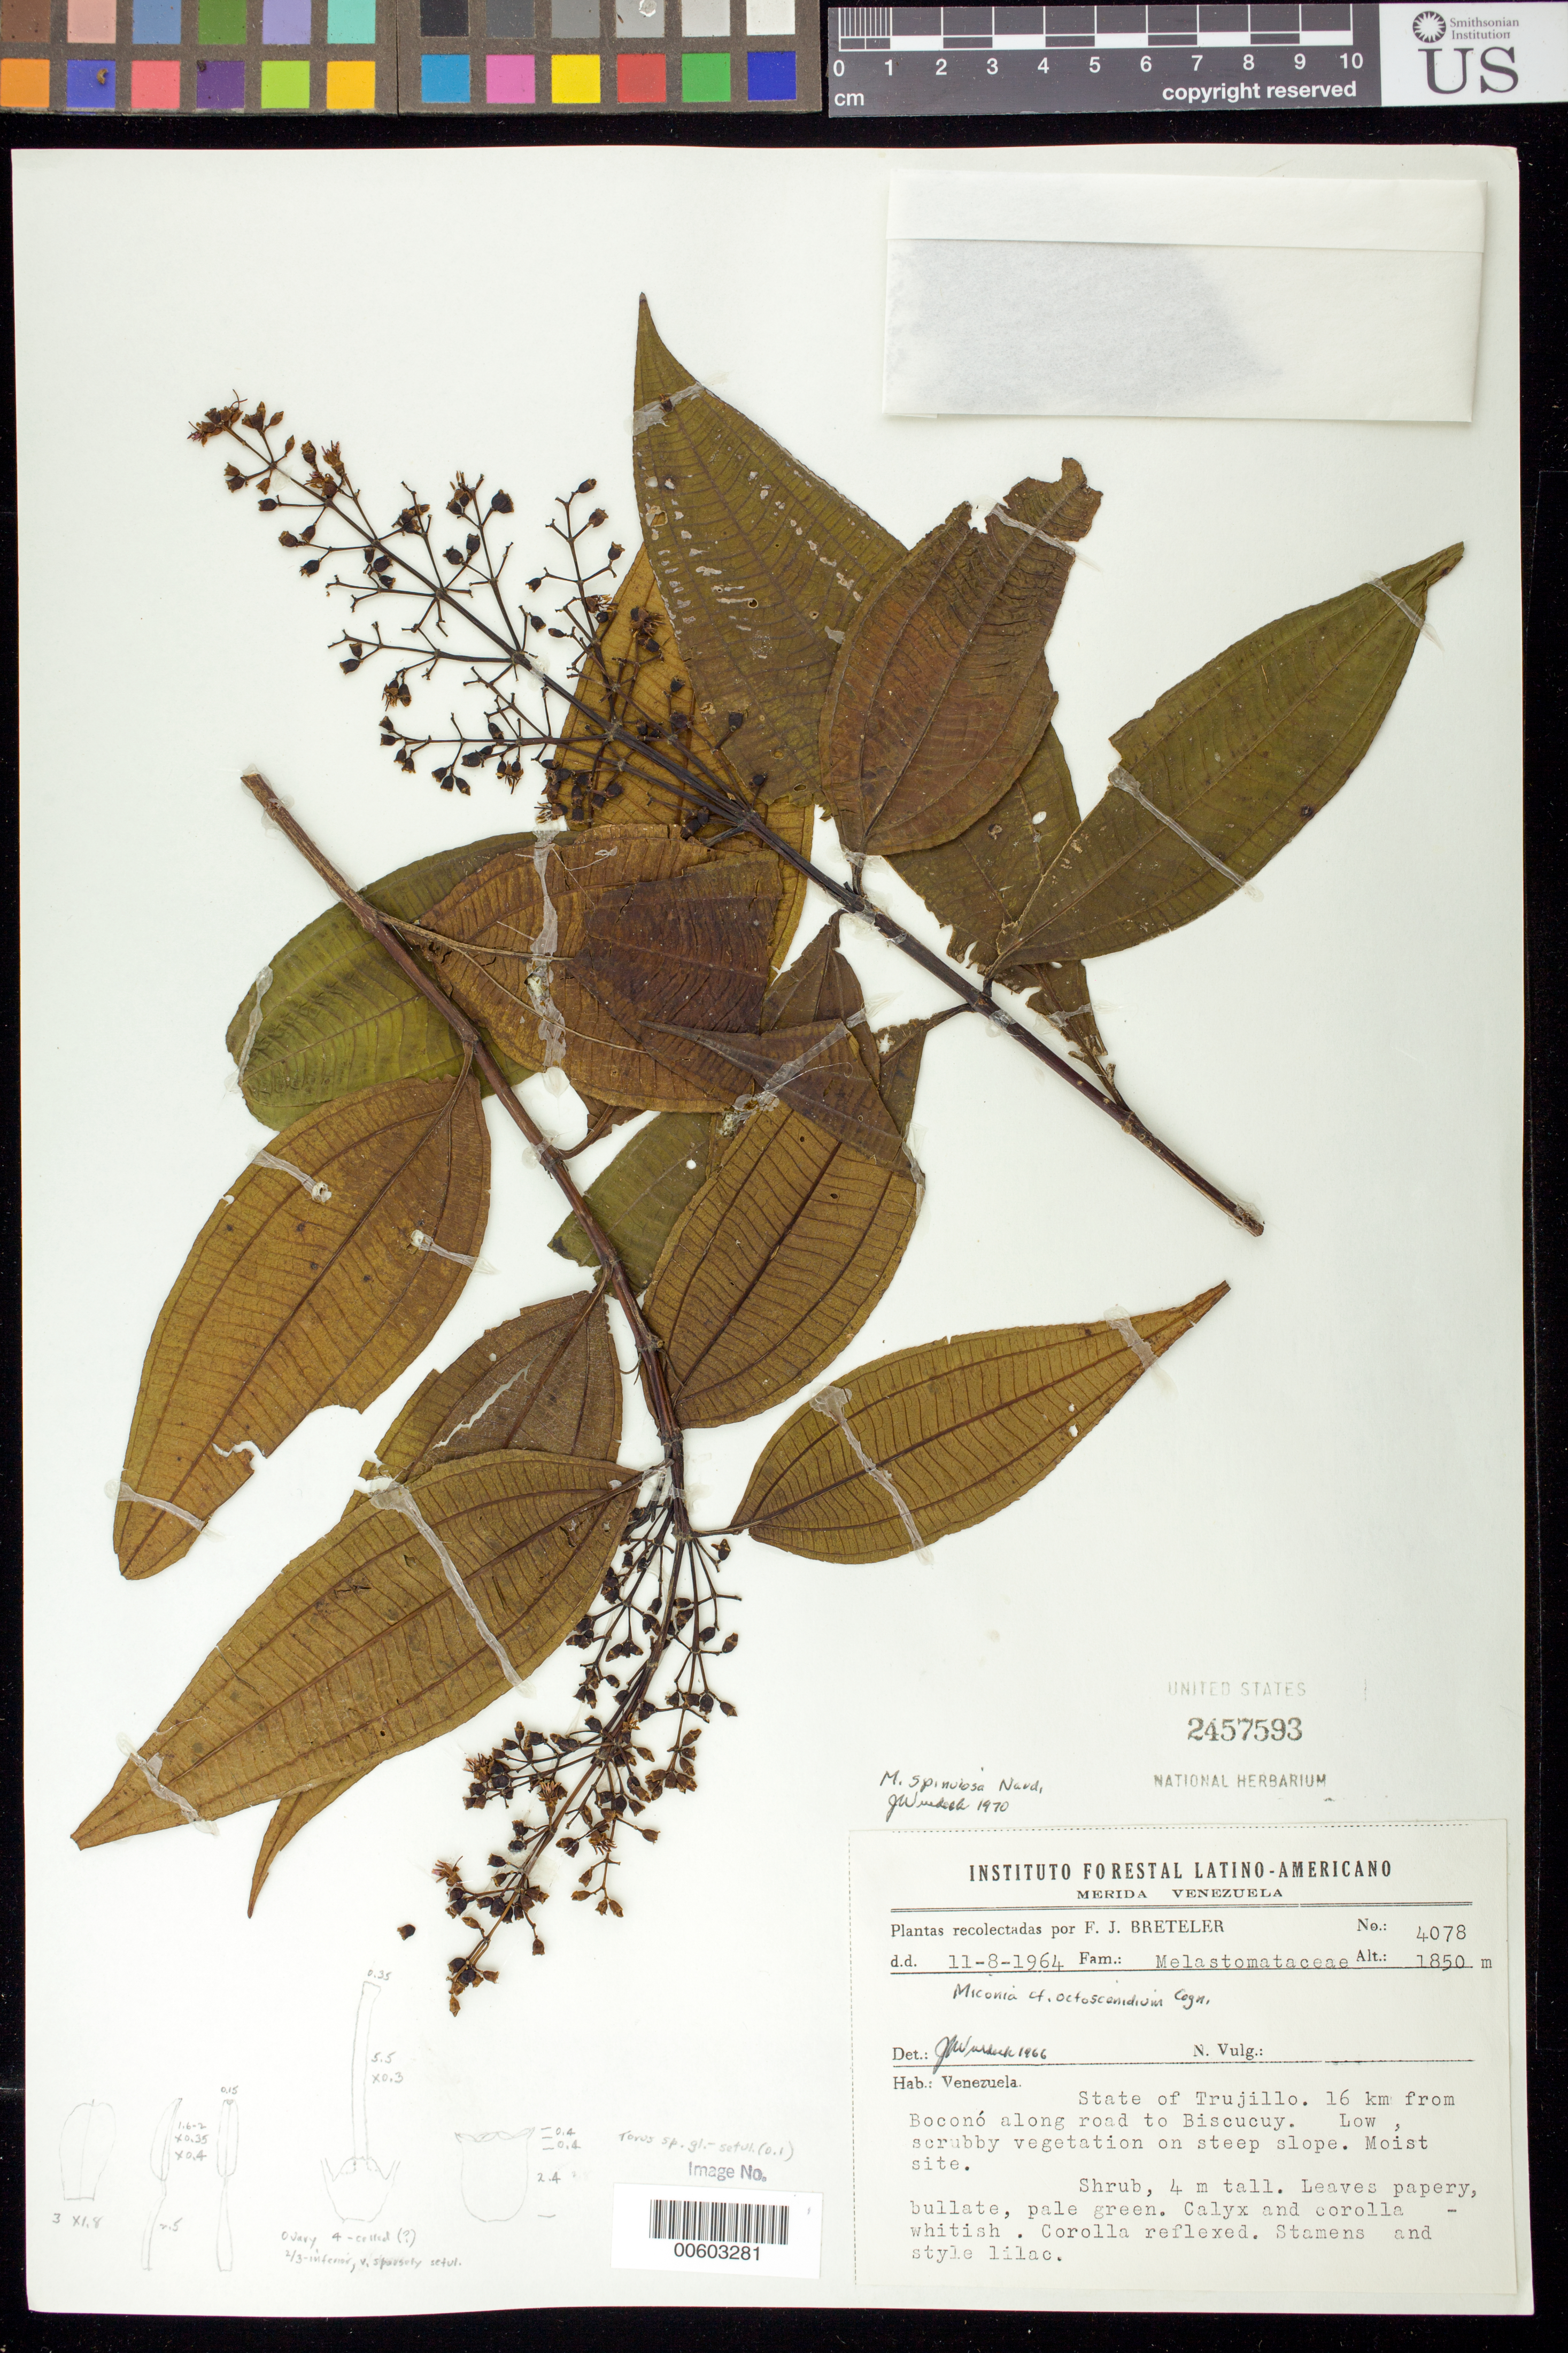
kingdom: Plantae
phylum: Tracheophyta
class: Magnoliopsida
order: Myrtales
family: Melastomataceae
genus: Miconia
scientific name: Miconia spinulosa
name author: Naudin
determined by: Wurdack, John J., (US), US (UNITED STATES)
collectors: F. J. Breteler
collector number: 4078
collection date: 1964-08-11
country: Venezuela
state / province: Trujillo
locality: State of Trujillo. 16 km from Boconó along road to Biscucuy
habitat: Low shrubby vegetation on steep slope, moist site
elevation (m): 1850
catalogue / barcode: US 2457593